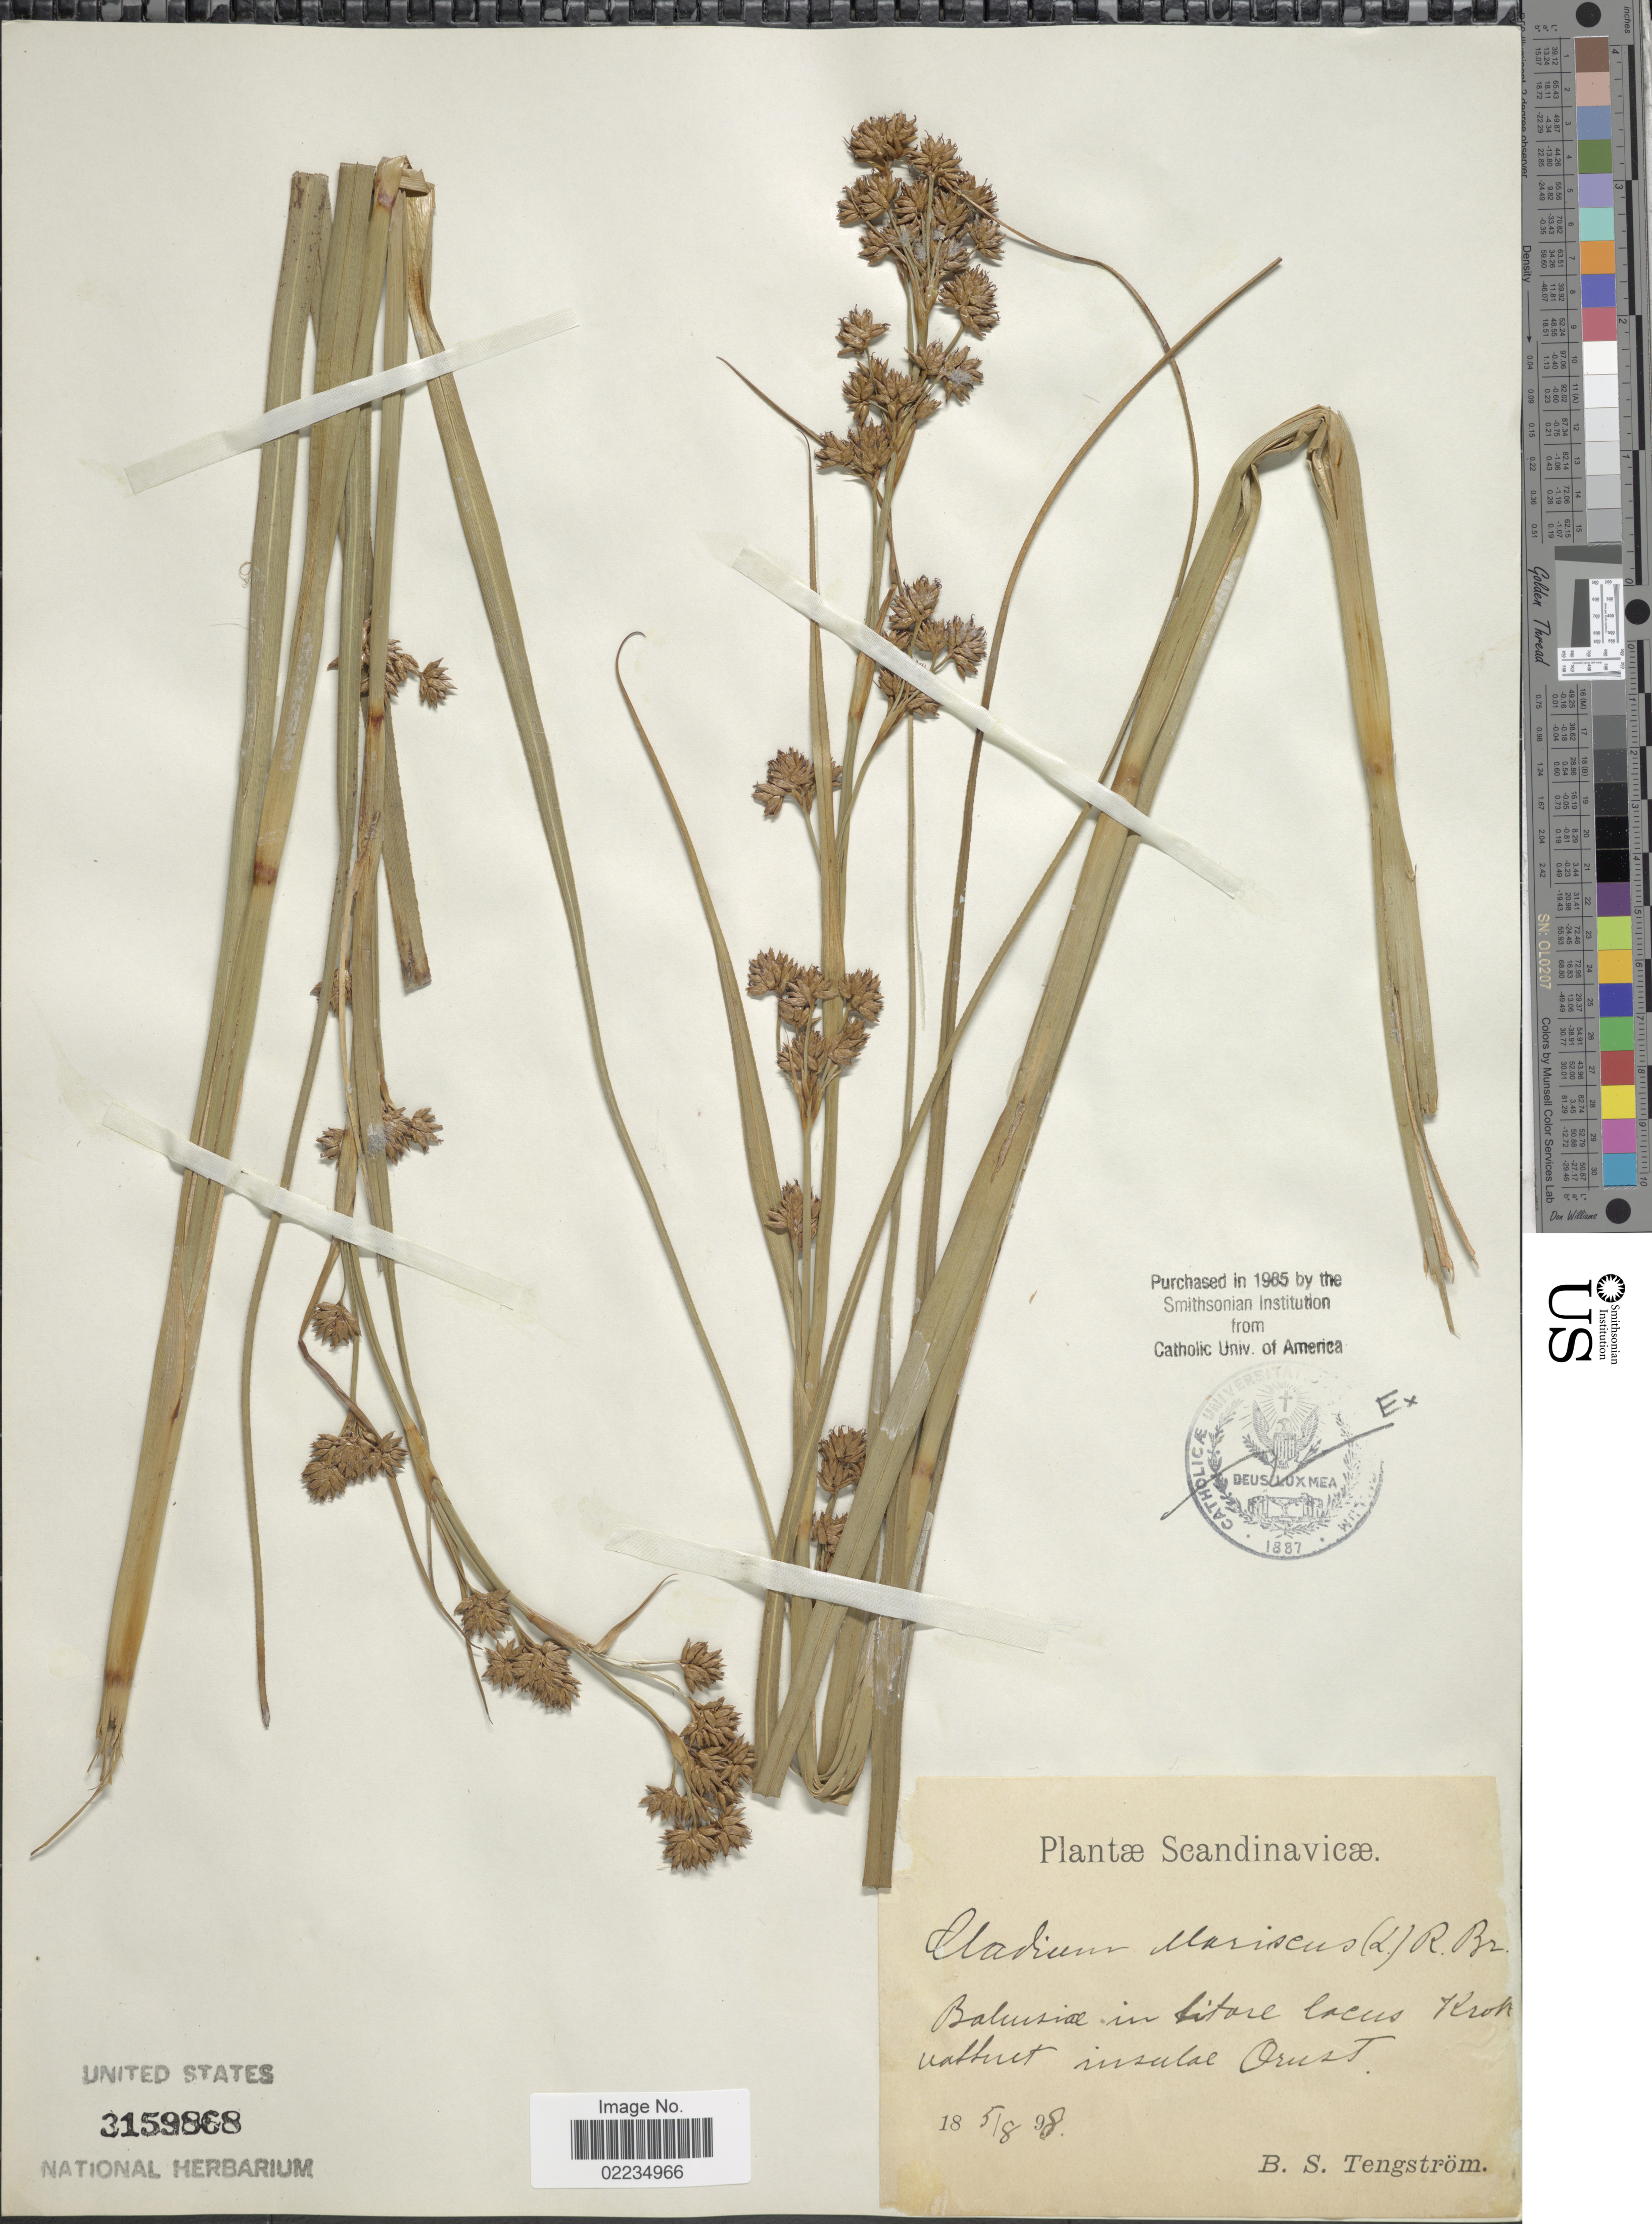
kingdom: Plantae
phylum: Tracheophyta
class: Liliopsida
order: Poales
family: Cyperaceae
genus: Cladium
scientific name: Cladium mariscus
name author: (L.) Pohl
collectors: B. Tengstrom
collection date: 1898-08-05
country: Sweden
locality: Scandinavicae, Baluisiae in litare lacus Krok ualhut insulae Orust [interpreted]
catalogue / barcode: US 3159868